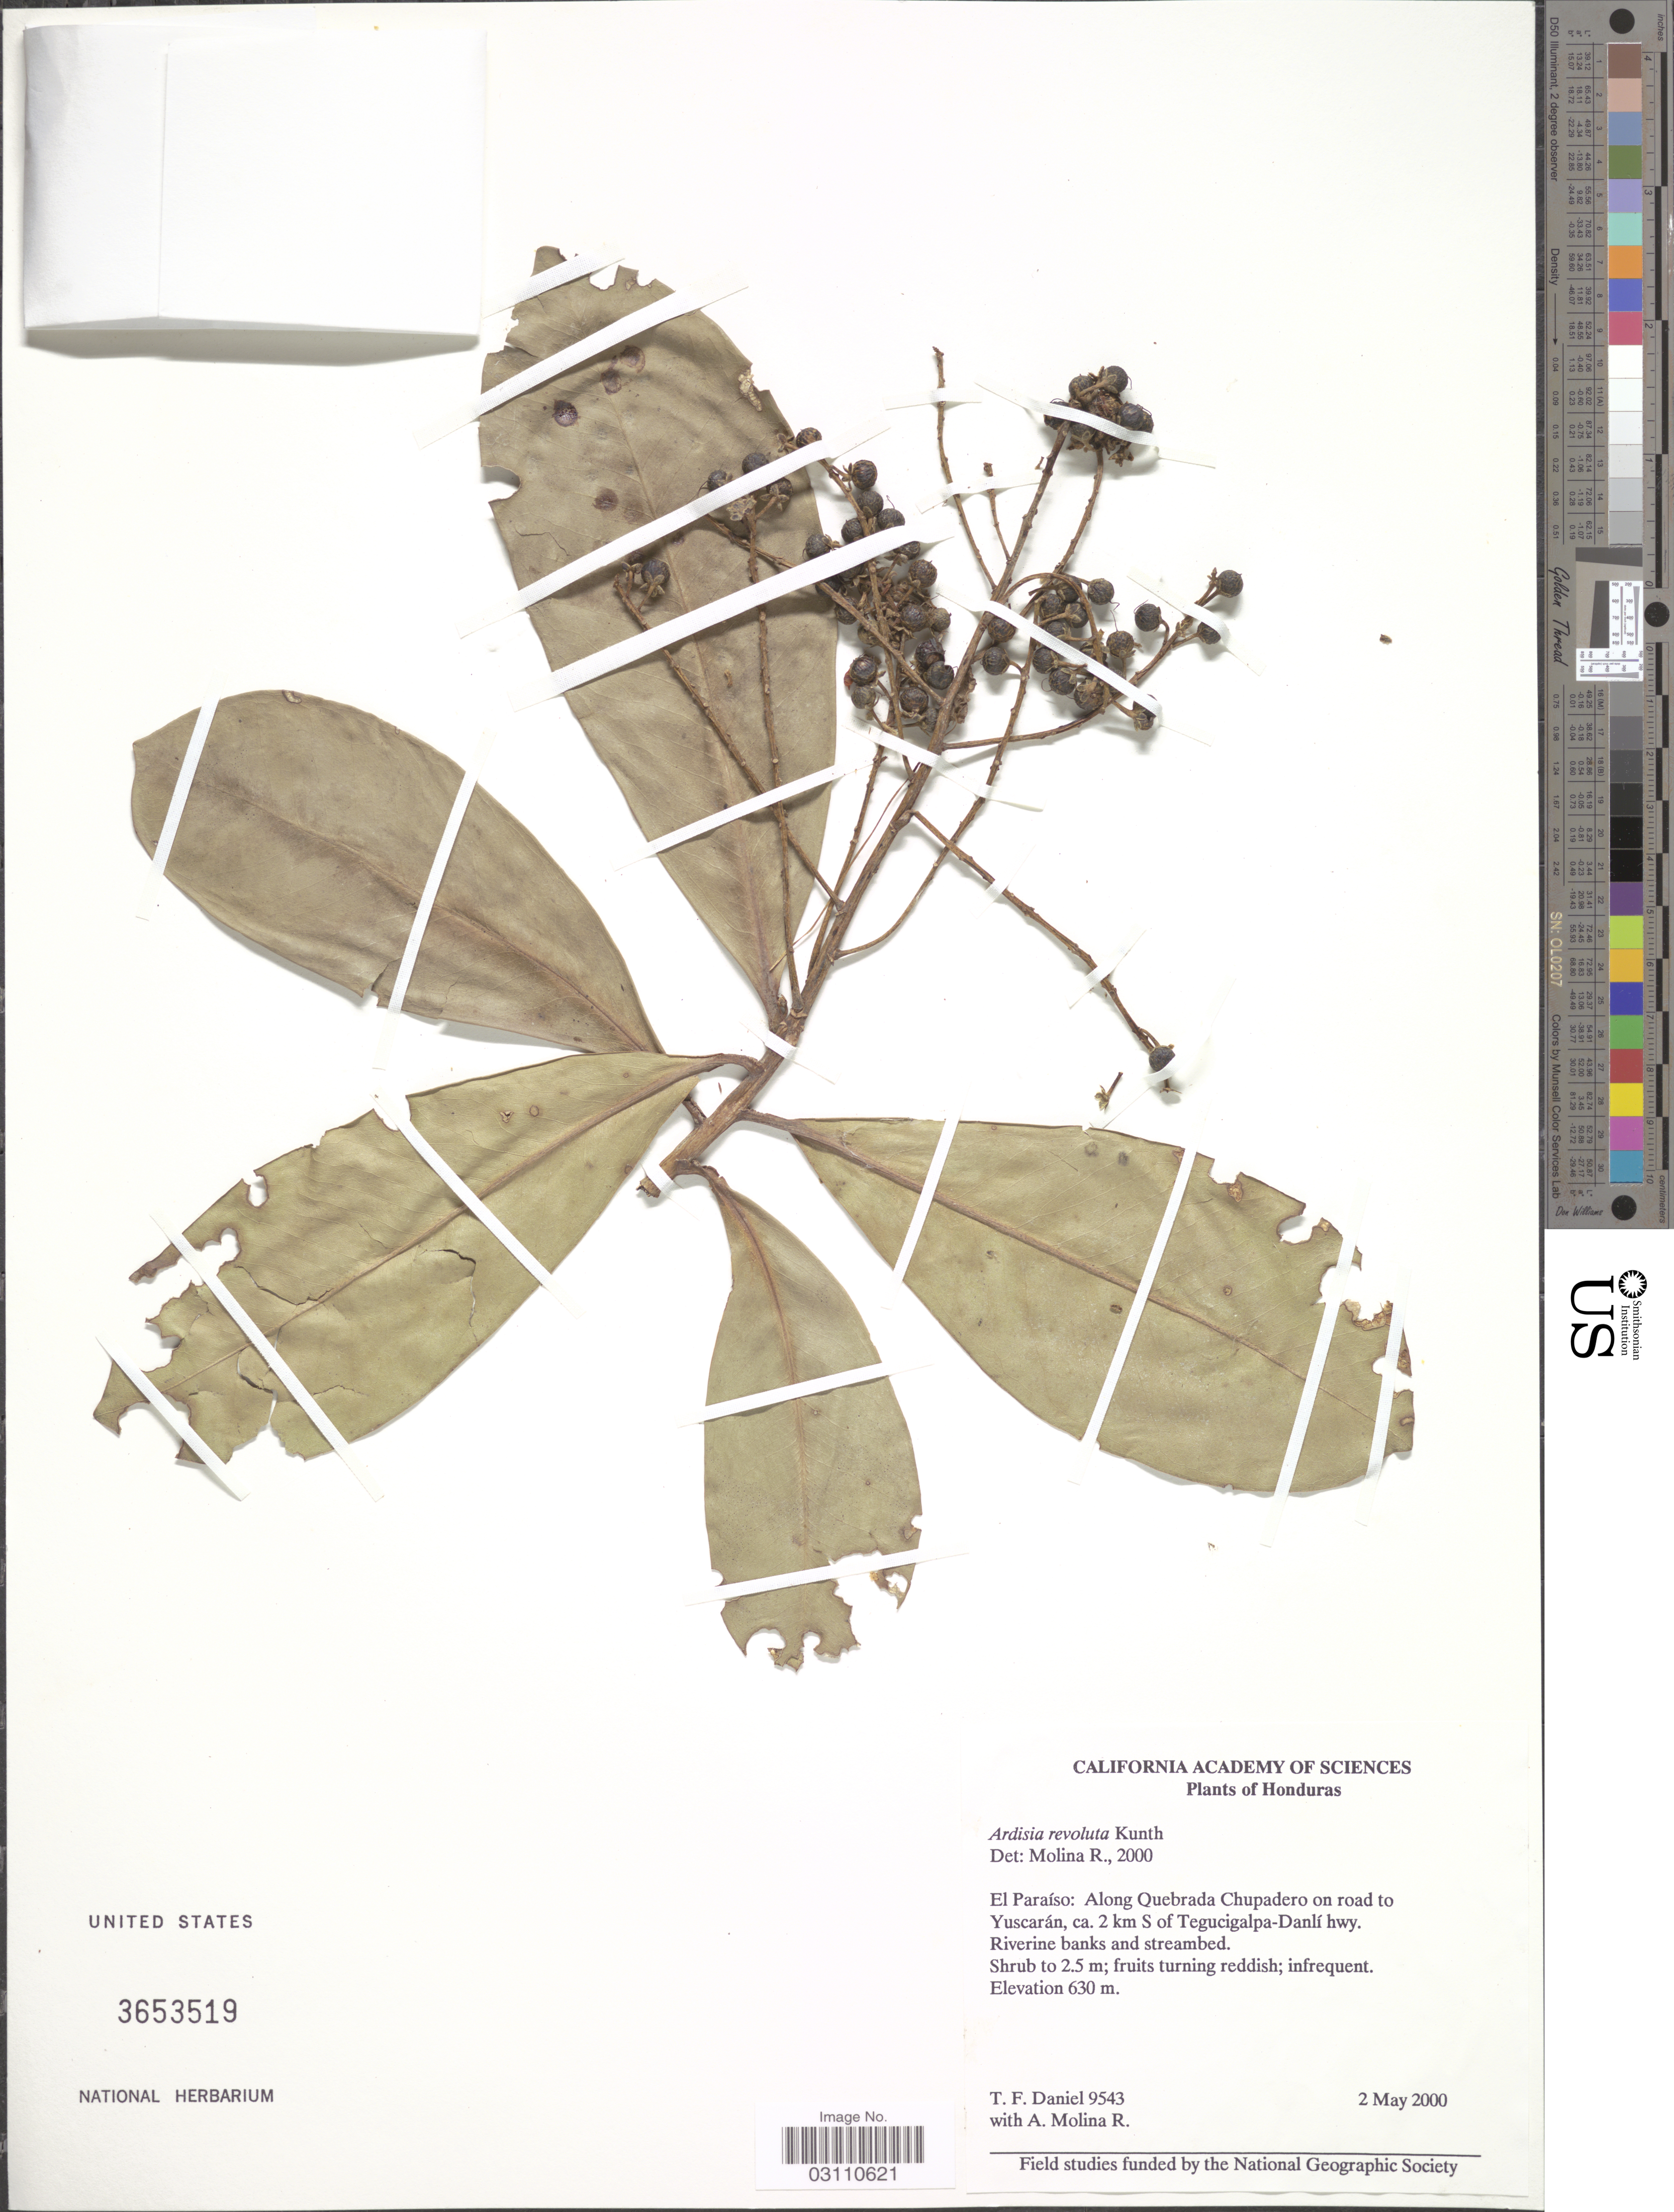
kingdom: Plantae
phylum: Tracheophyta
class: Magnoliopsida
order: Ericales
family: Primulaceae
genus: Ardisia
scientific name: Ardisia revoluta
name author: Kunth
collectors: T. F. Daniel & A. Molina R.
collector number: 9543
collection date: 2000-05-02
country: Honduras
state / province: El Paraíso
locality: Along Quebrada Chupadero on road to Yuscarán, ca. 2 km S of Tegucigalpa-Danlí hwy. Riverine banks and streambed.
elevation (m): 630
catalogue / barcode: US 3653519